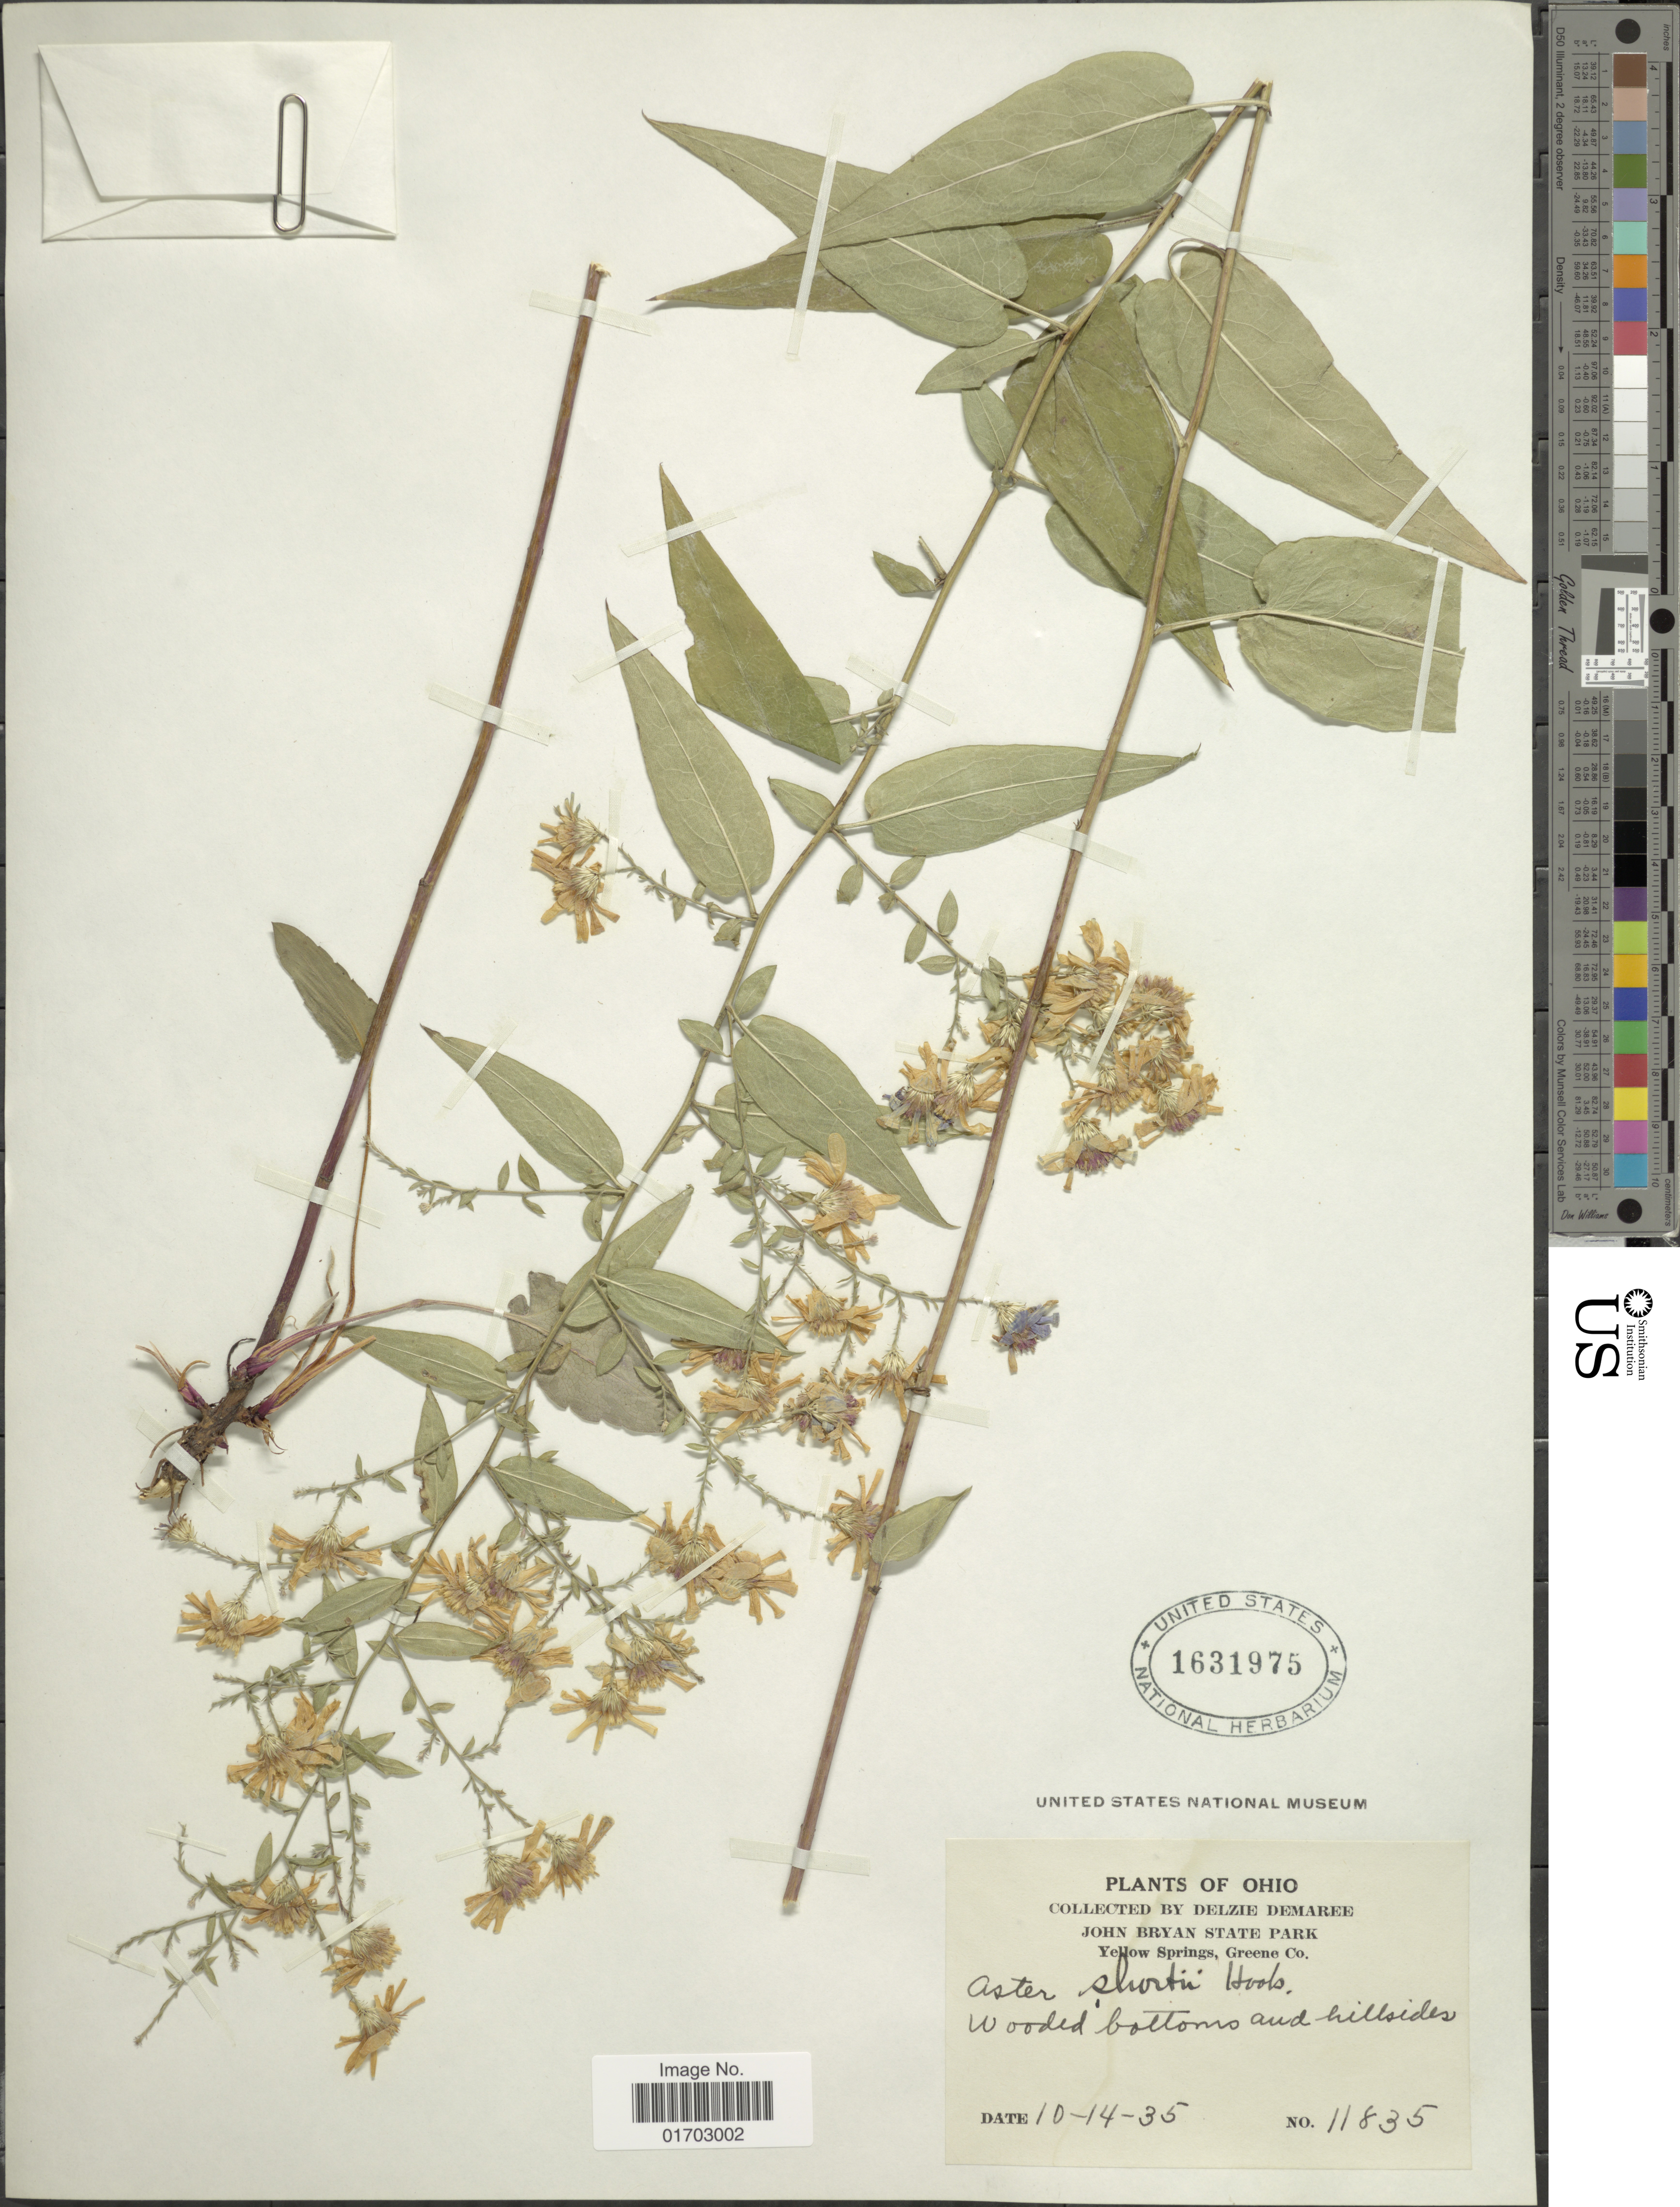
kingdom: Plantae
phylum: Tracheophyta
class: Magnoliopsida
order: Asterales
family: Asteraceae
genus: Symphyotrichum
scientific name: Symphyotrichum shortii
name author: (Lindl.) G.L. Nesom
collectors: D. Demaree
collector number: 11835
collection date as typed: Transcribed d/m/y: 14/10/35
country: United States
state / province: Ohio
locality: John Bryan State Park, Tellow Springs, Greene Co.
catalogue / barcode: US 1631975